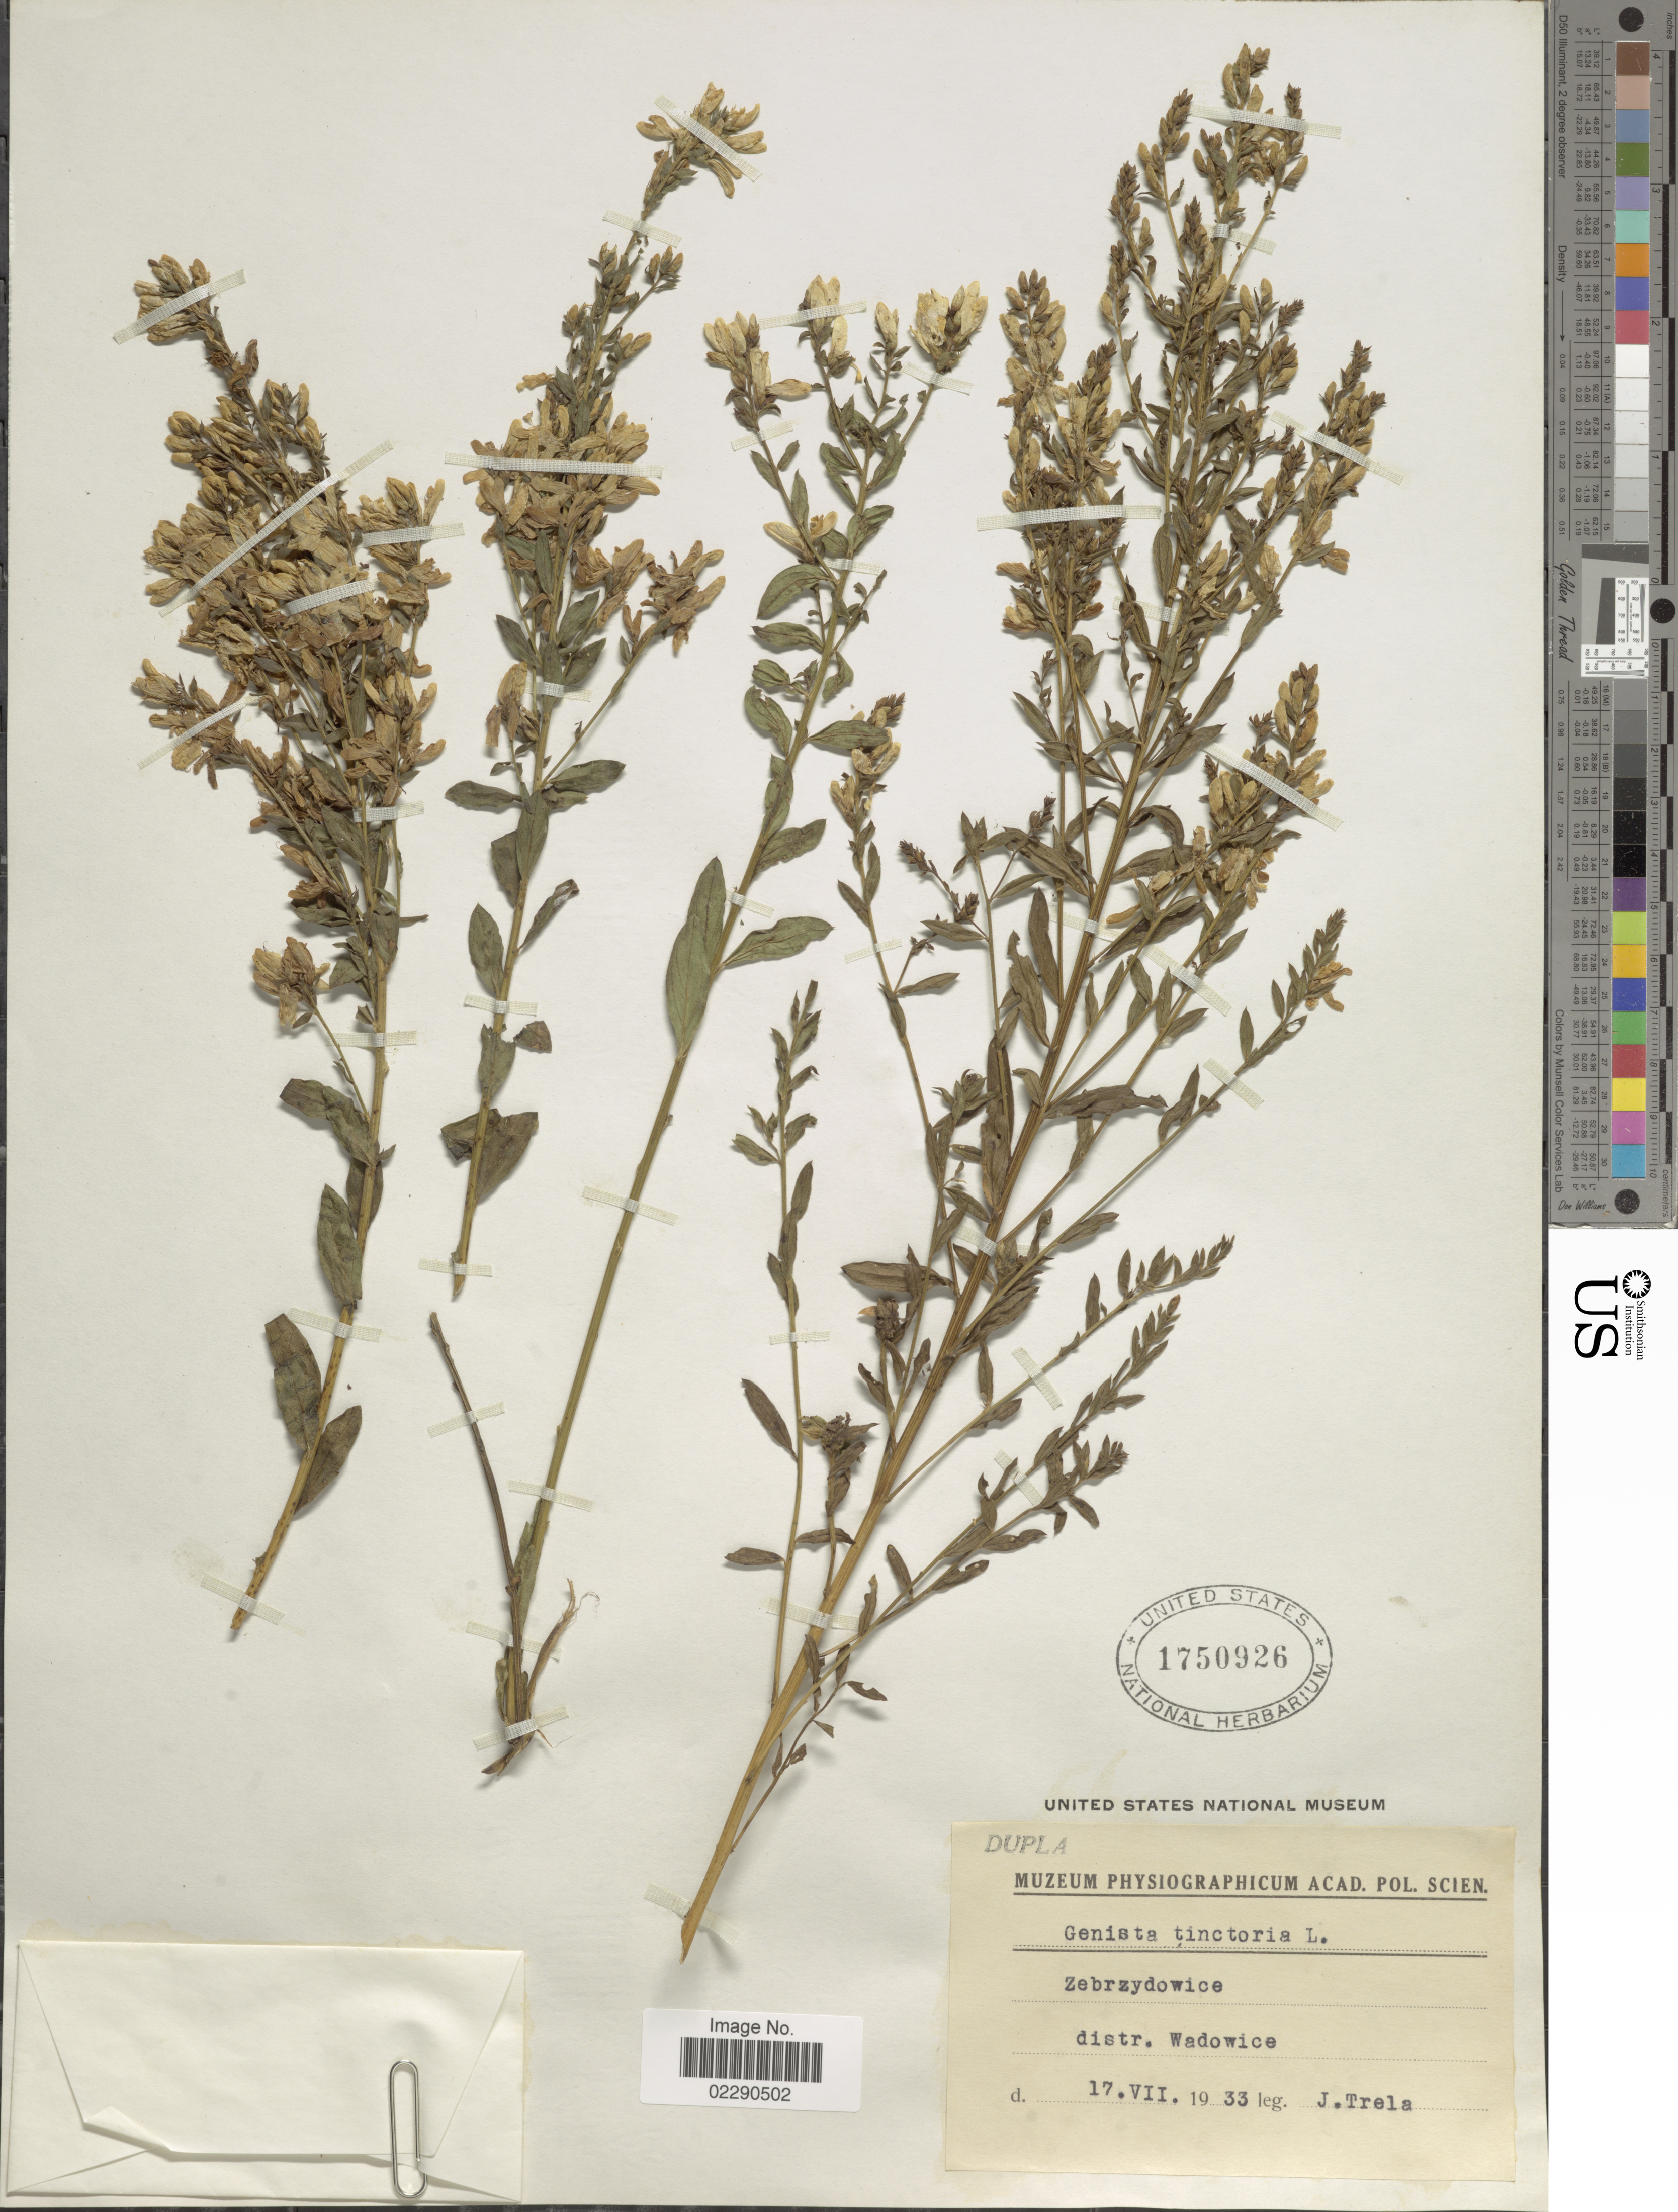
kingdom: Plantae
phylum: Tracheophyta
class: Magnoliopsida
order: Fabales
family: Fabaceae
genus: Genista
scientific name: Genista tinctoria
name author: L.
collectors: J. Trela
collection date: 1933-07-17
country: Poland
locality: Zebrzydowice, distr. Wadowice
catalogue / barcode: US 1750926